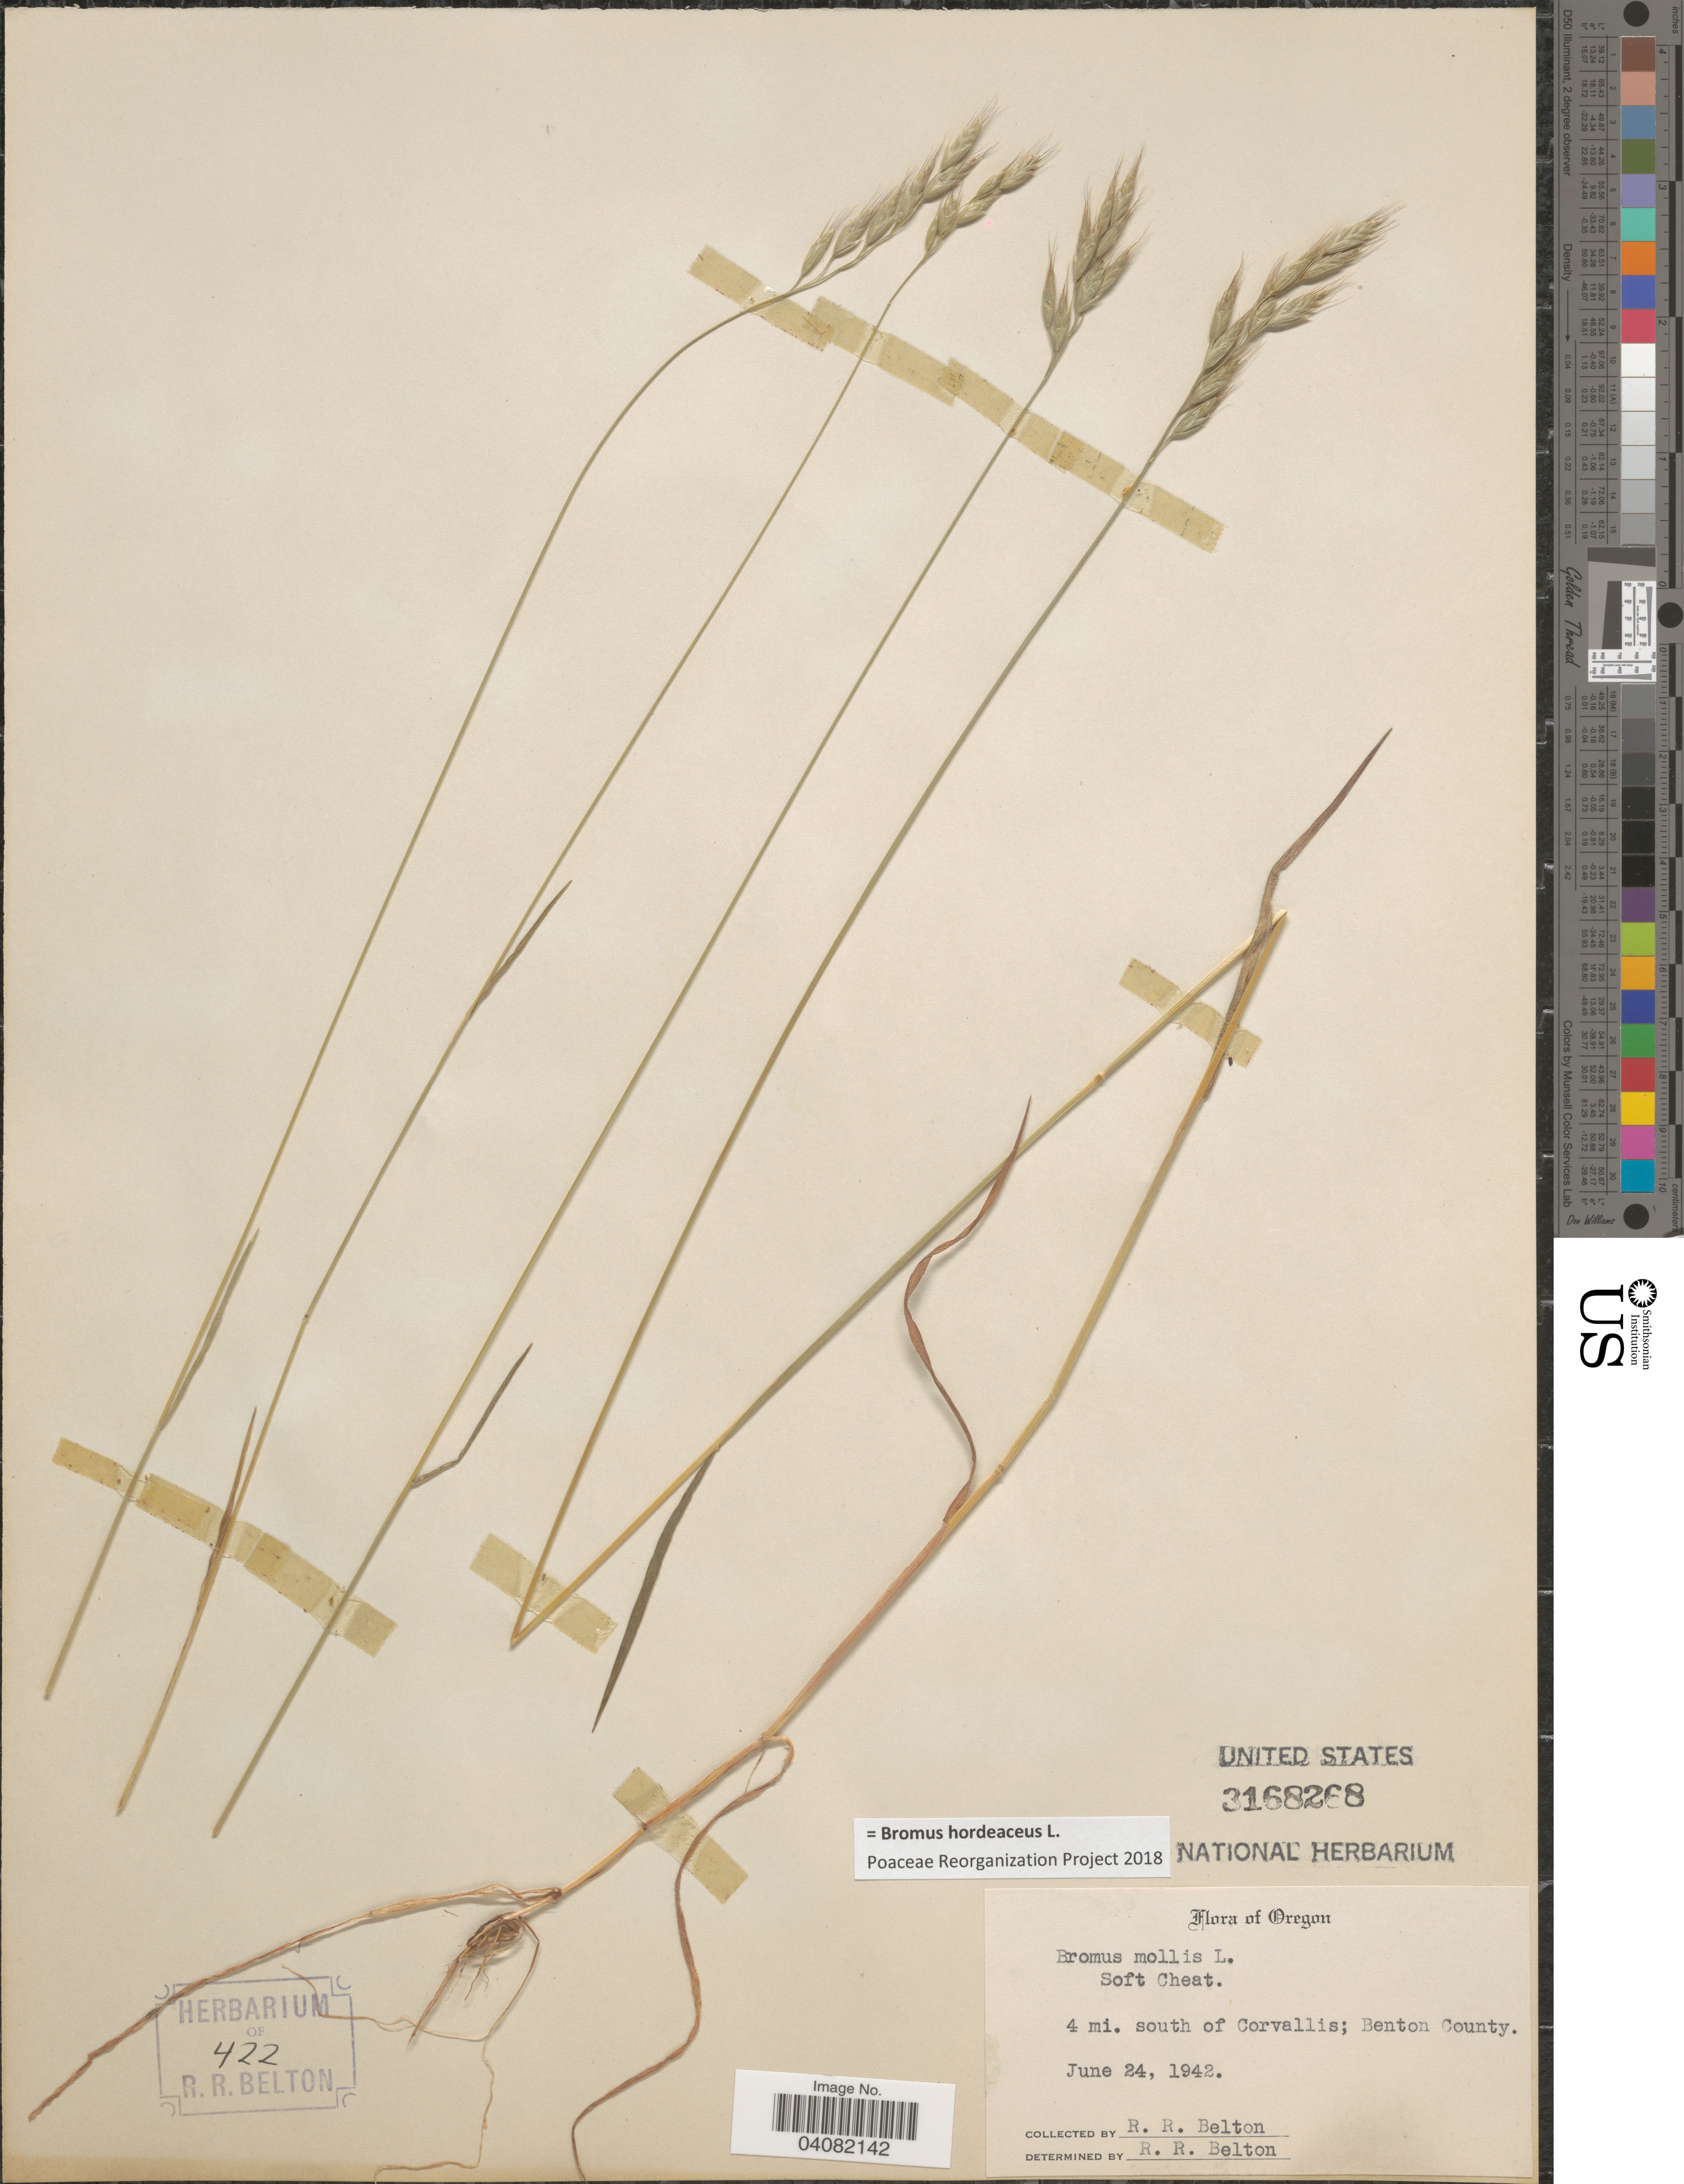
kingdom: Plantae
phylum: Tracheophyta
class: Liliopsida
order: Poales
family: Poaceae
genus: Bromus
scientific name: Bromus hordeaceus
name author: L.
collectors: R. Belton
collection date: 1942-06-24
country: United States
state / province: Oregon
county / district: Benton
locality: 4 mi. south of Corvallis; Benton County.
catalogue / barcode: US 3168268